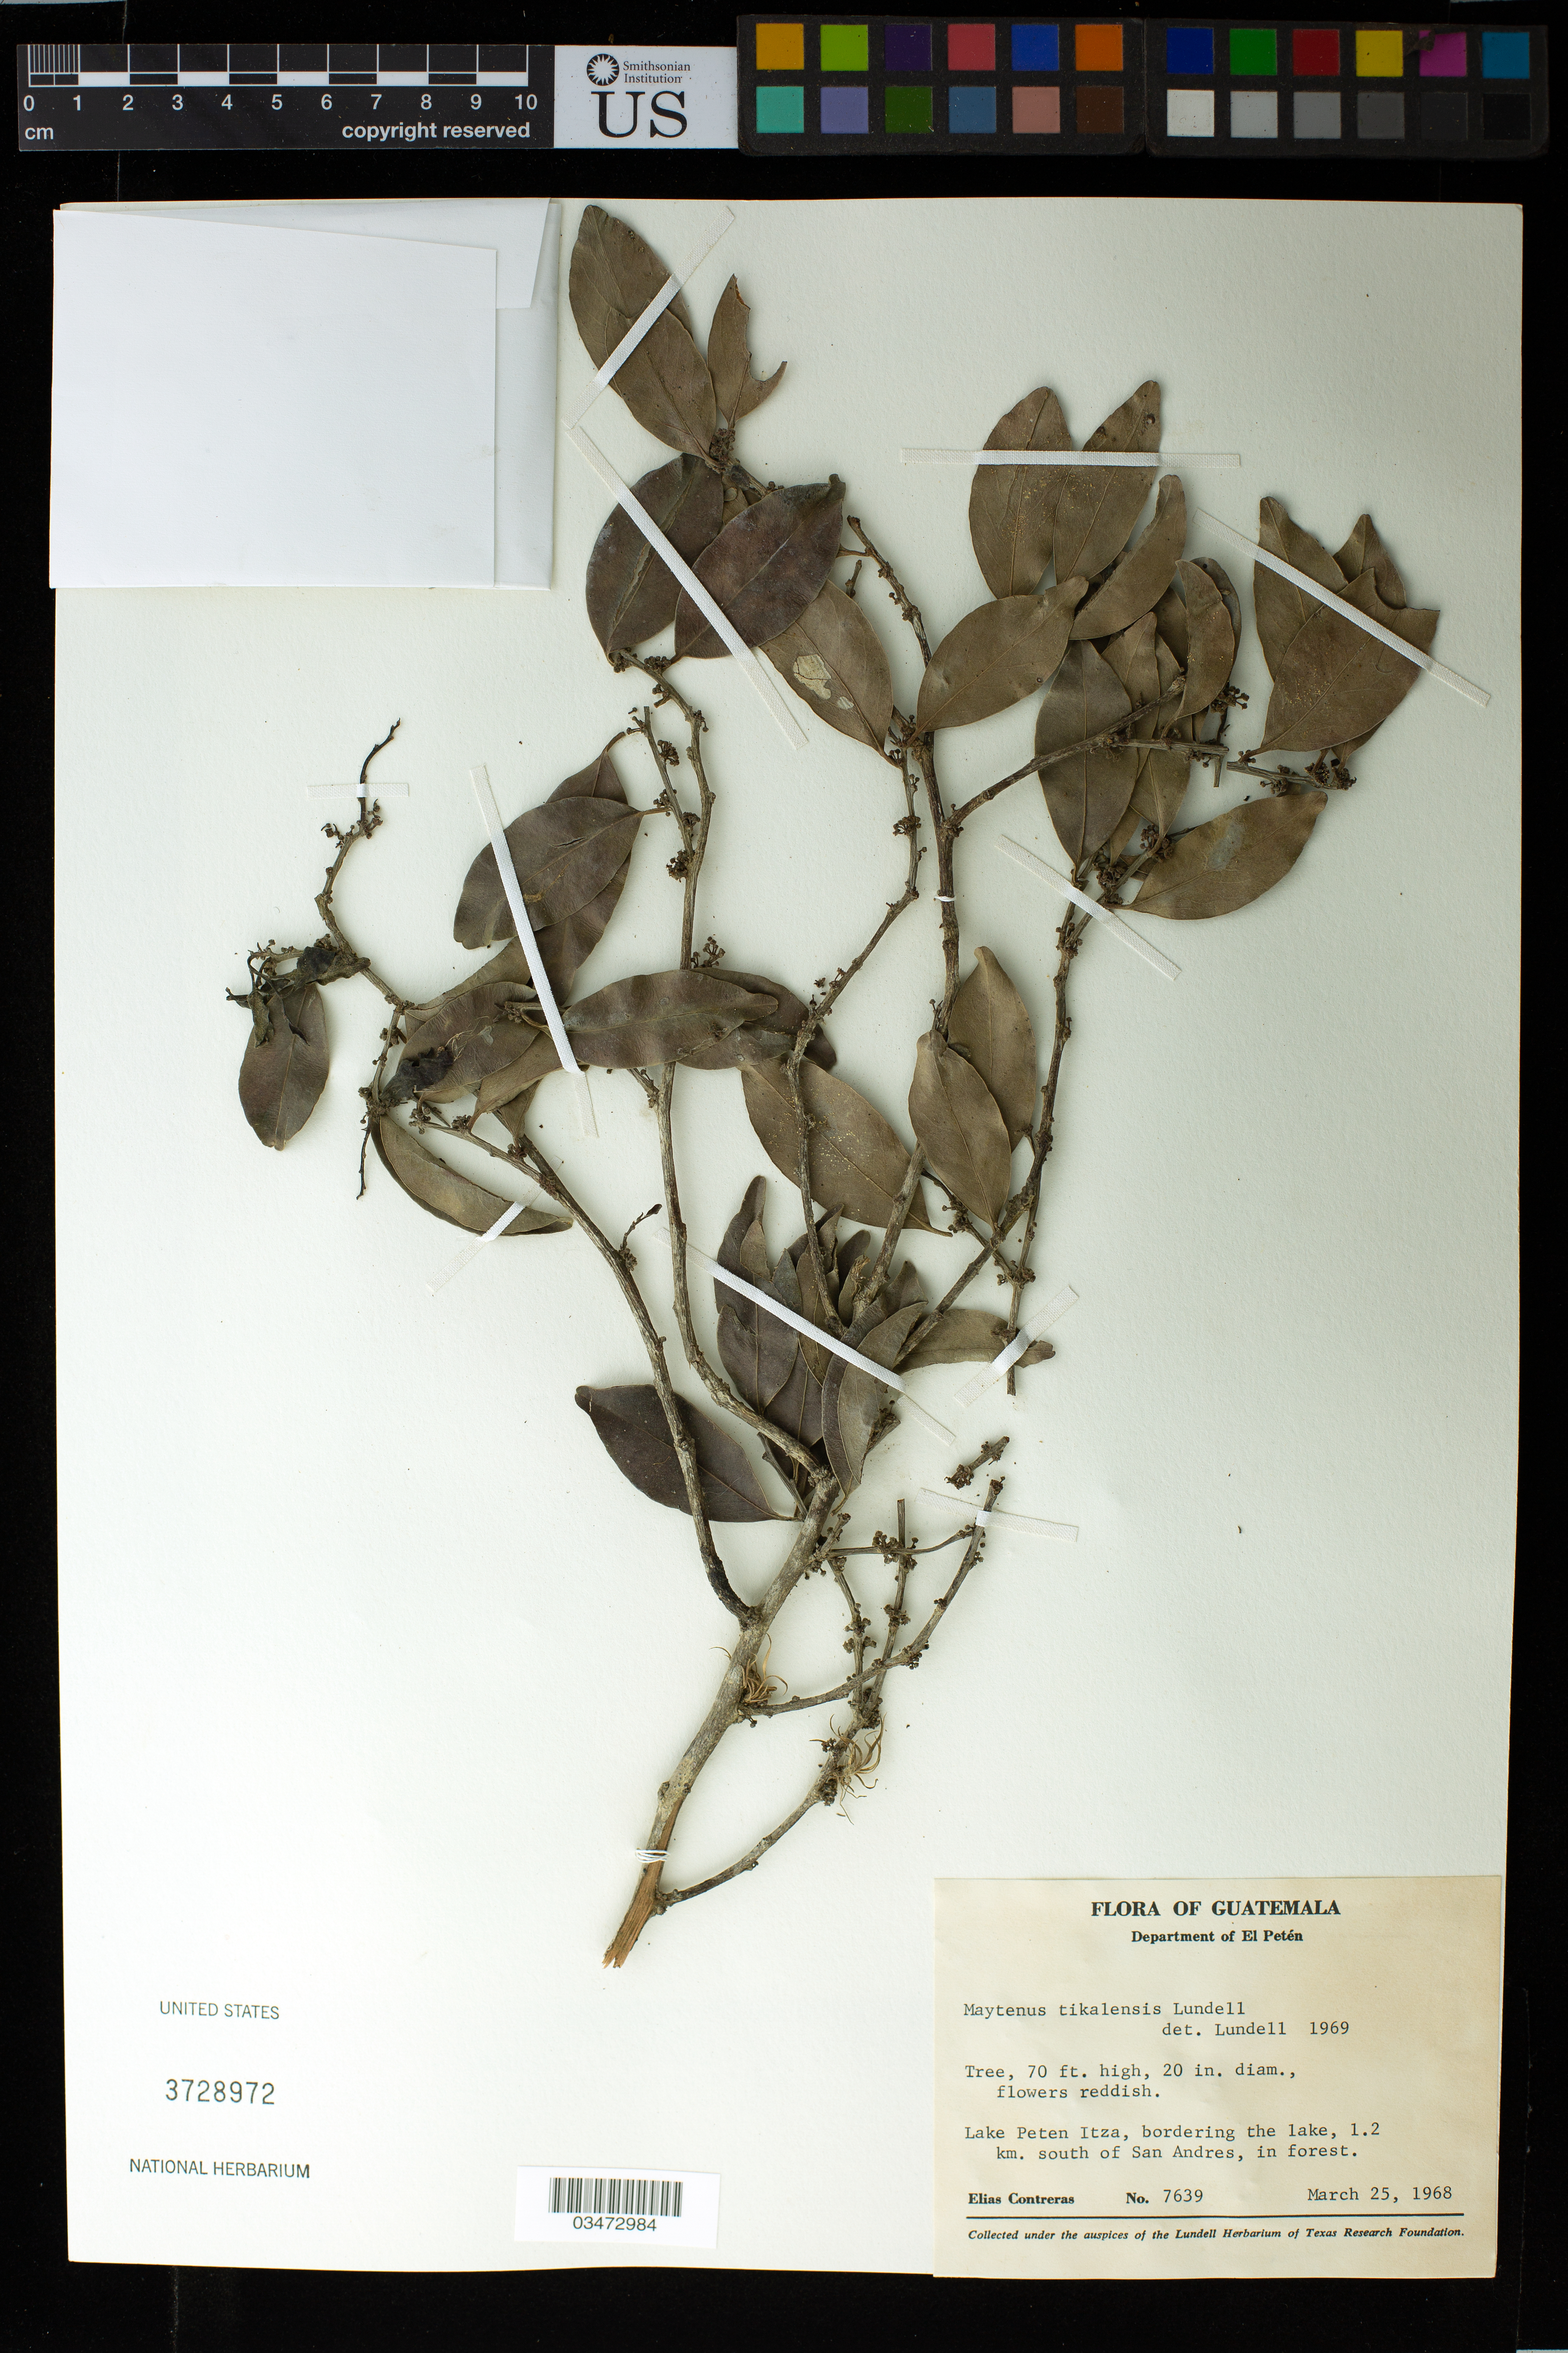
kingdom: Plantae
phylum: Tracheophyta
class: Magnoliopsida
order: Celastrales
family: Celastraceae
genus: Maytenus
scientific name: Maytenus tikalensis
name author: Lundell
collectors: E. Contreras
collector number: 7639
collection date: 1968-03-25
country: Guatemala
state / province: El Petén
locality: Department of El Petén. Lake Peten Itza, bordering the lake, 1.2 km. south of San Andres. in forest.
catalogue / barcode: US 3728972